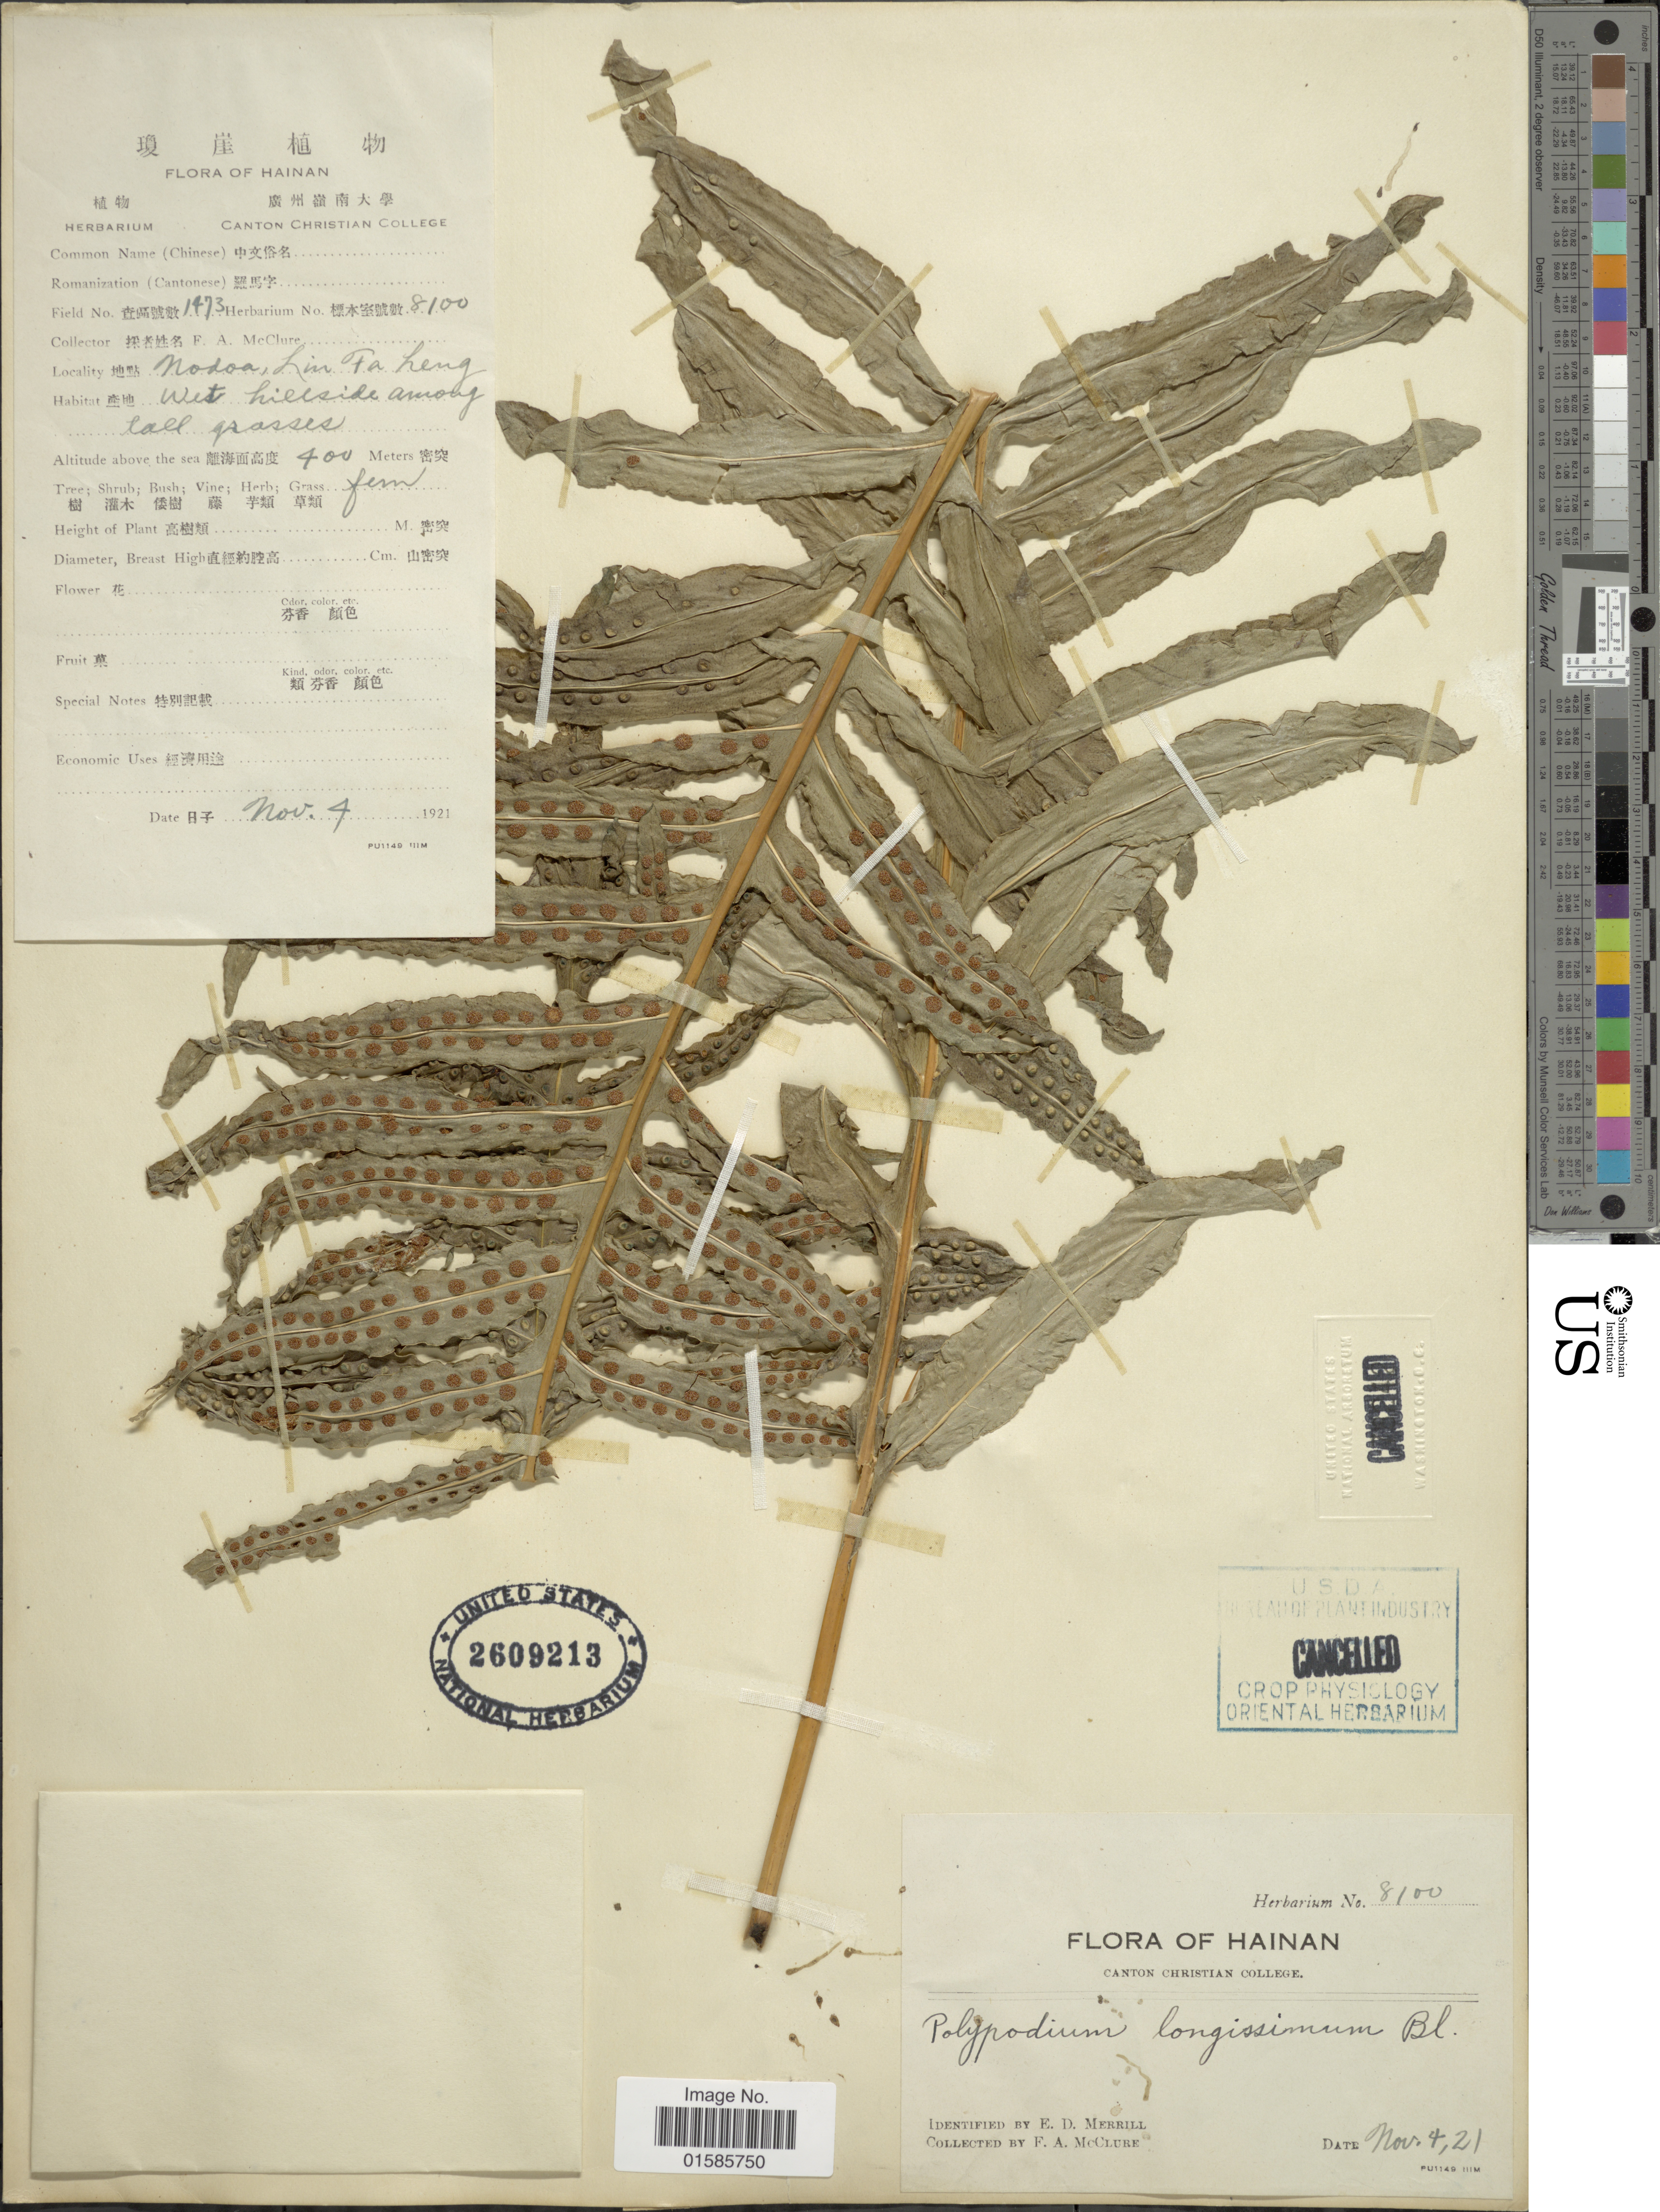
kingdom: Plantae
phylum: Tracheophyta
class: Polypodiopsida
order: Polypodiales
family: Polypodiaceae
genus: Microsorum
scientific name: Microsorum longissimum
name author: Fée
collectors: F. A. McClure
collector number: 1473/8100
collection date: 1921-11-04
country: China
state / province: Hainan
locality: Modoa, Lin Fa Leng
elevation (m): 400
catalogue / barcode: US 2609213